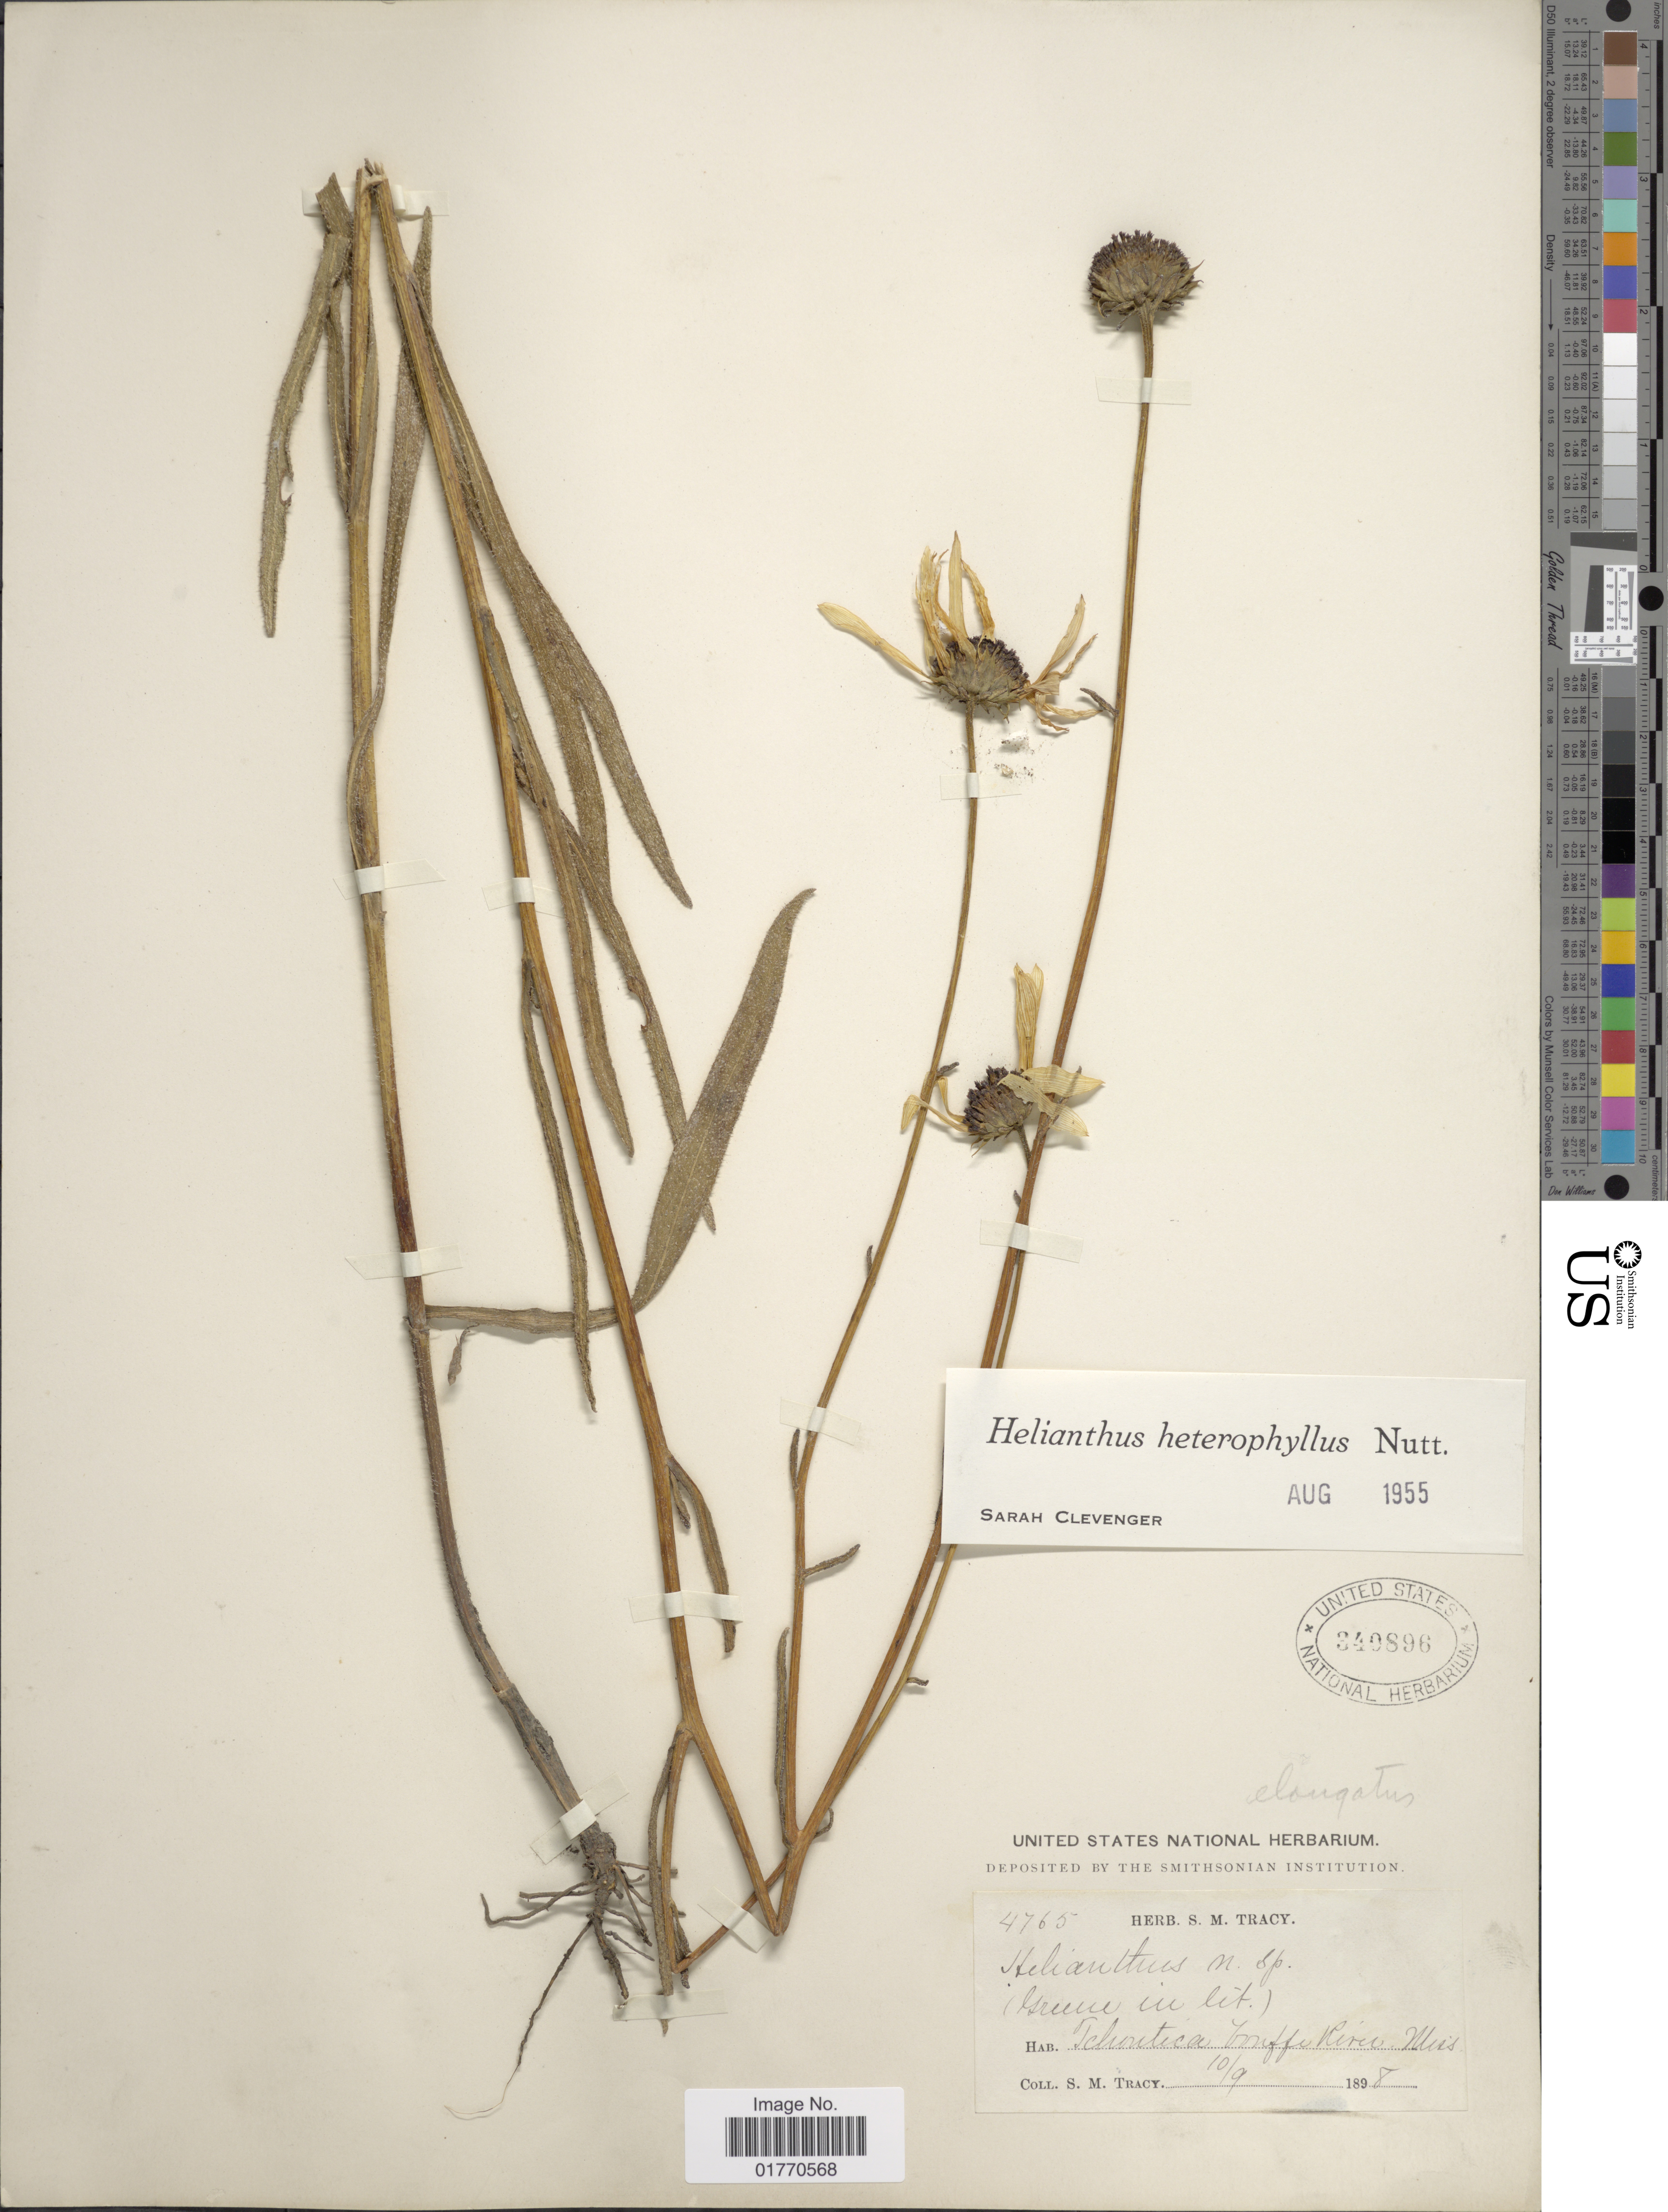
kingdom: Plantae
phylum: Tracheophyta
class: Magnoliopsida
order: Asterales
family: Asteraceae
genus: Helianthus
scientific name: Helianthus heterophyllus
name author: Nutt.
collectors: S. M. Tracy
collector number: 4765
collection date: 1897-09-10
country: United States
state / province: Mississippi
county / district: Harrison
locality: Tchoutacabouffa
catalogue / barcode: US 340896